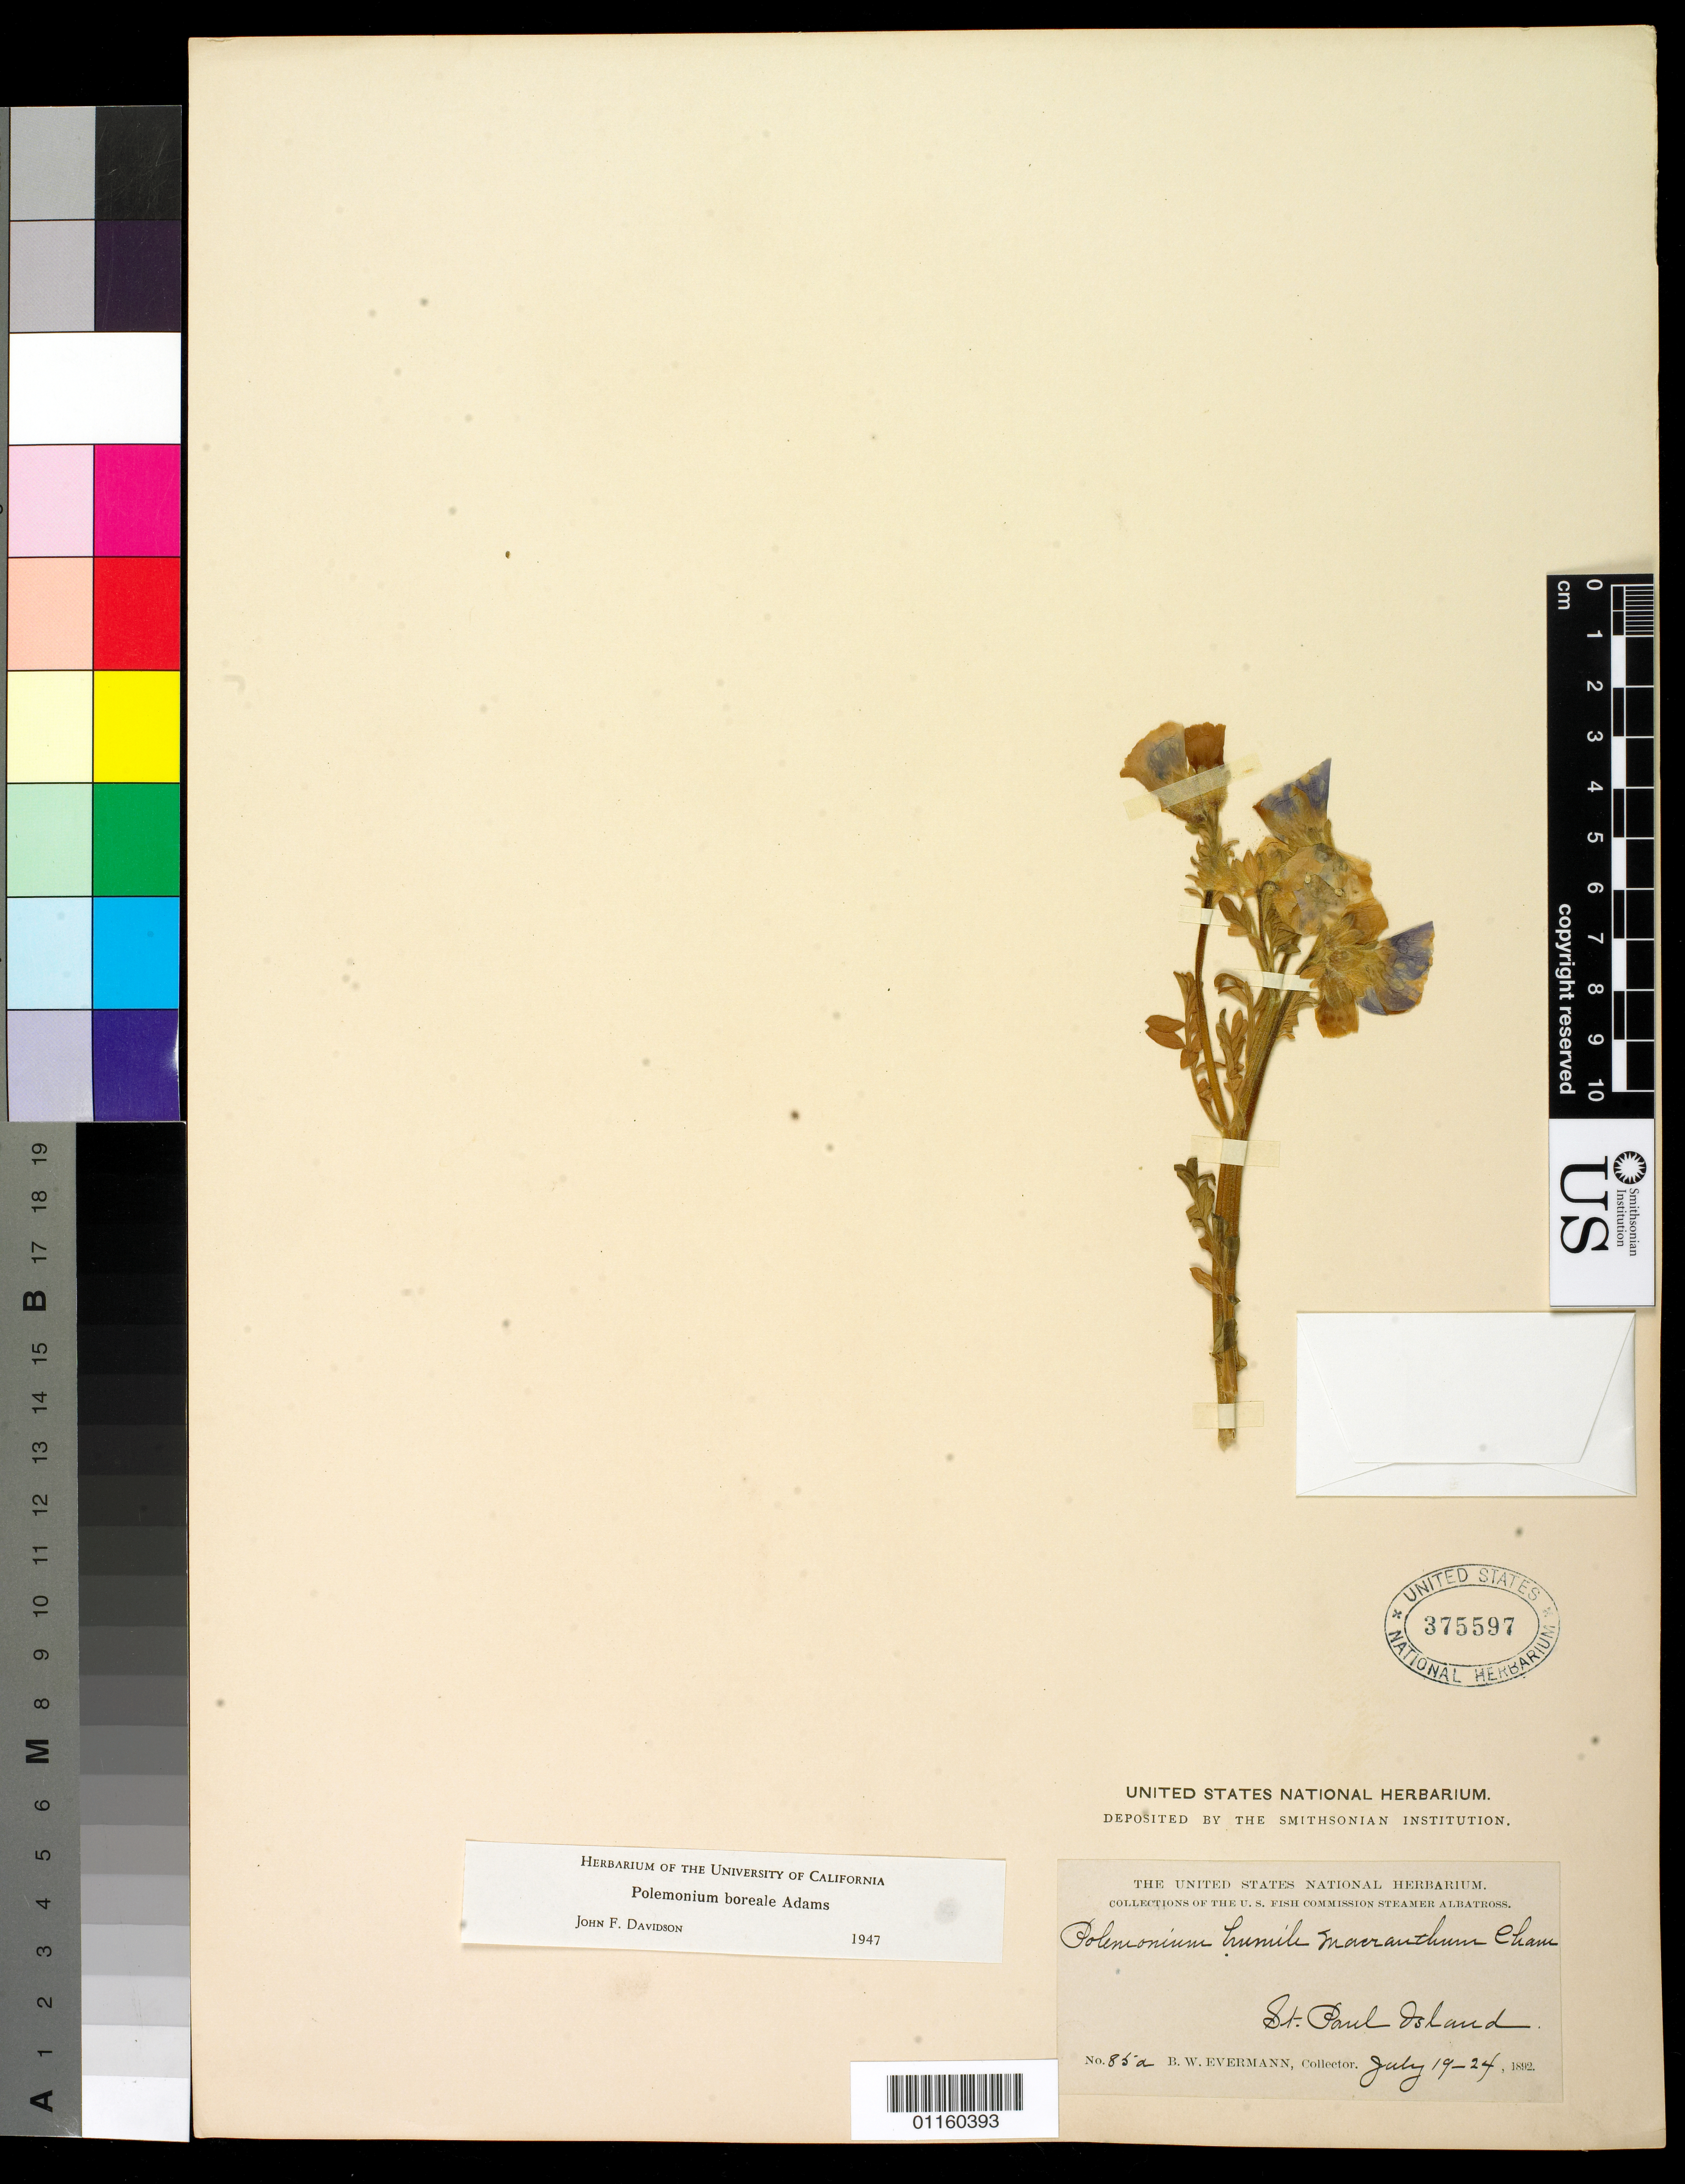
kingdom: Plantae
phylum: Tracheophyta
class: Magnoliopsida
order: Ericales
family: Polemoniaceae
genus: Polemonium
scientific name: Polemonium boreale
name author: Adams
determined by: Davidson, J. F.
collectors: B. W. Evermann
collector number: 85a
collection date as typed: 19 Jul 1892 to 24 Jul 1892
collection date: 1892-07-19/1892-07-24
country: United States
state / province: Alaska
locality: St. Paul Island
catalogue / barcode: US 375597